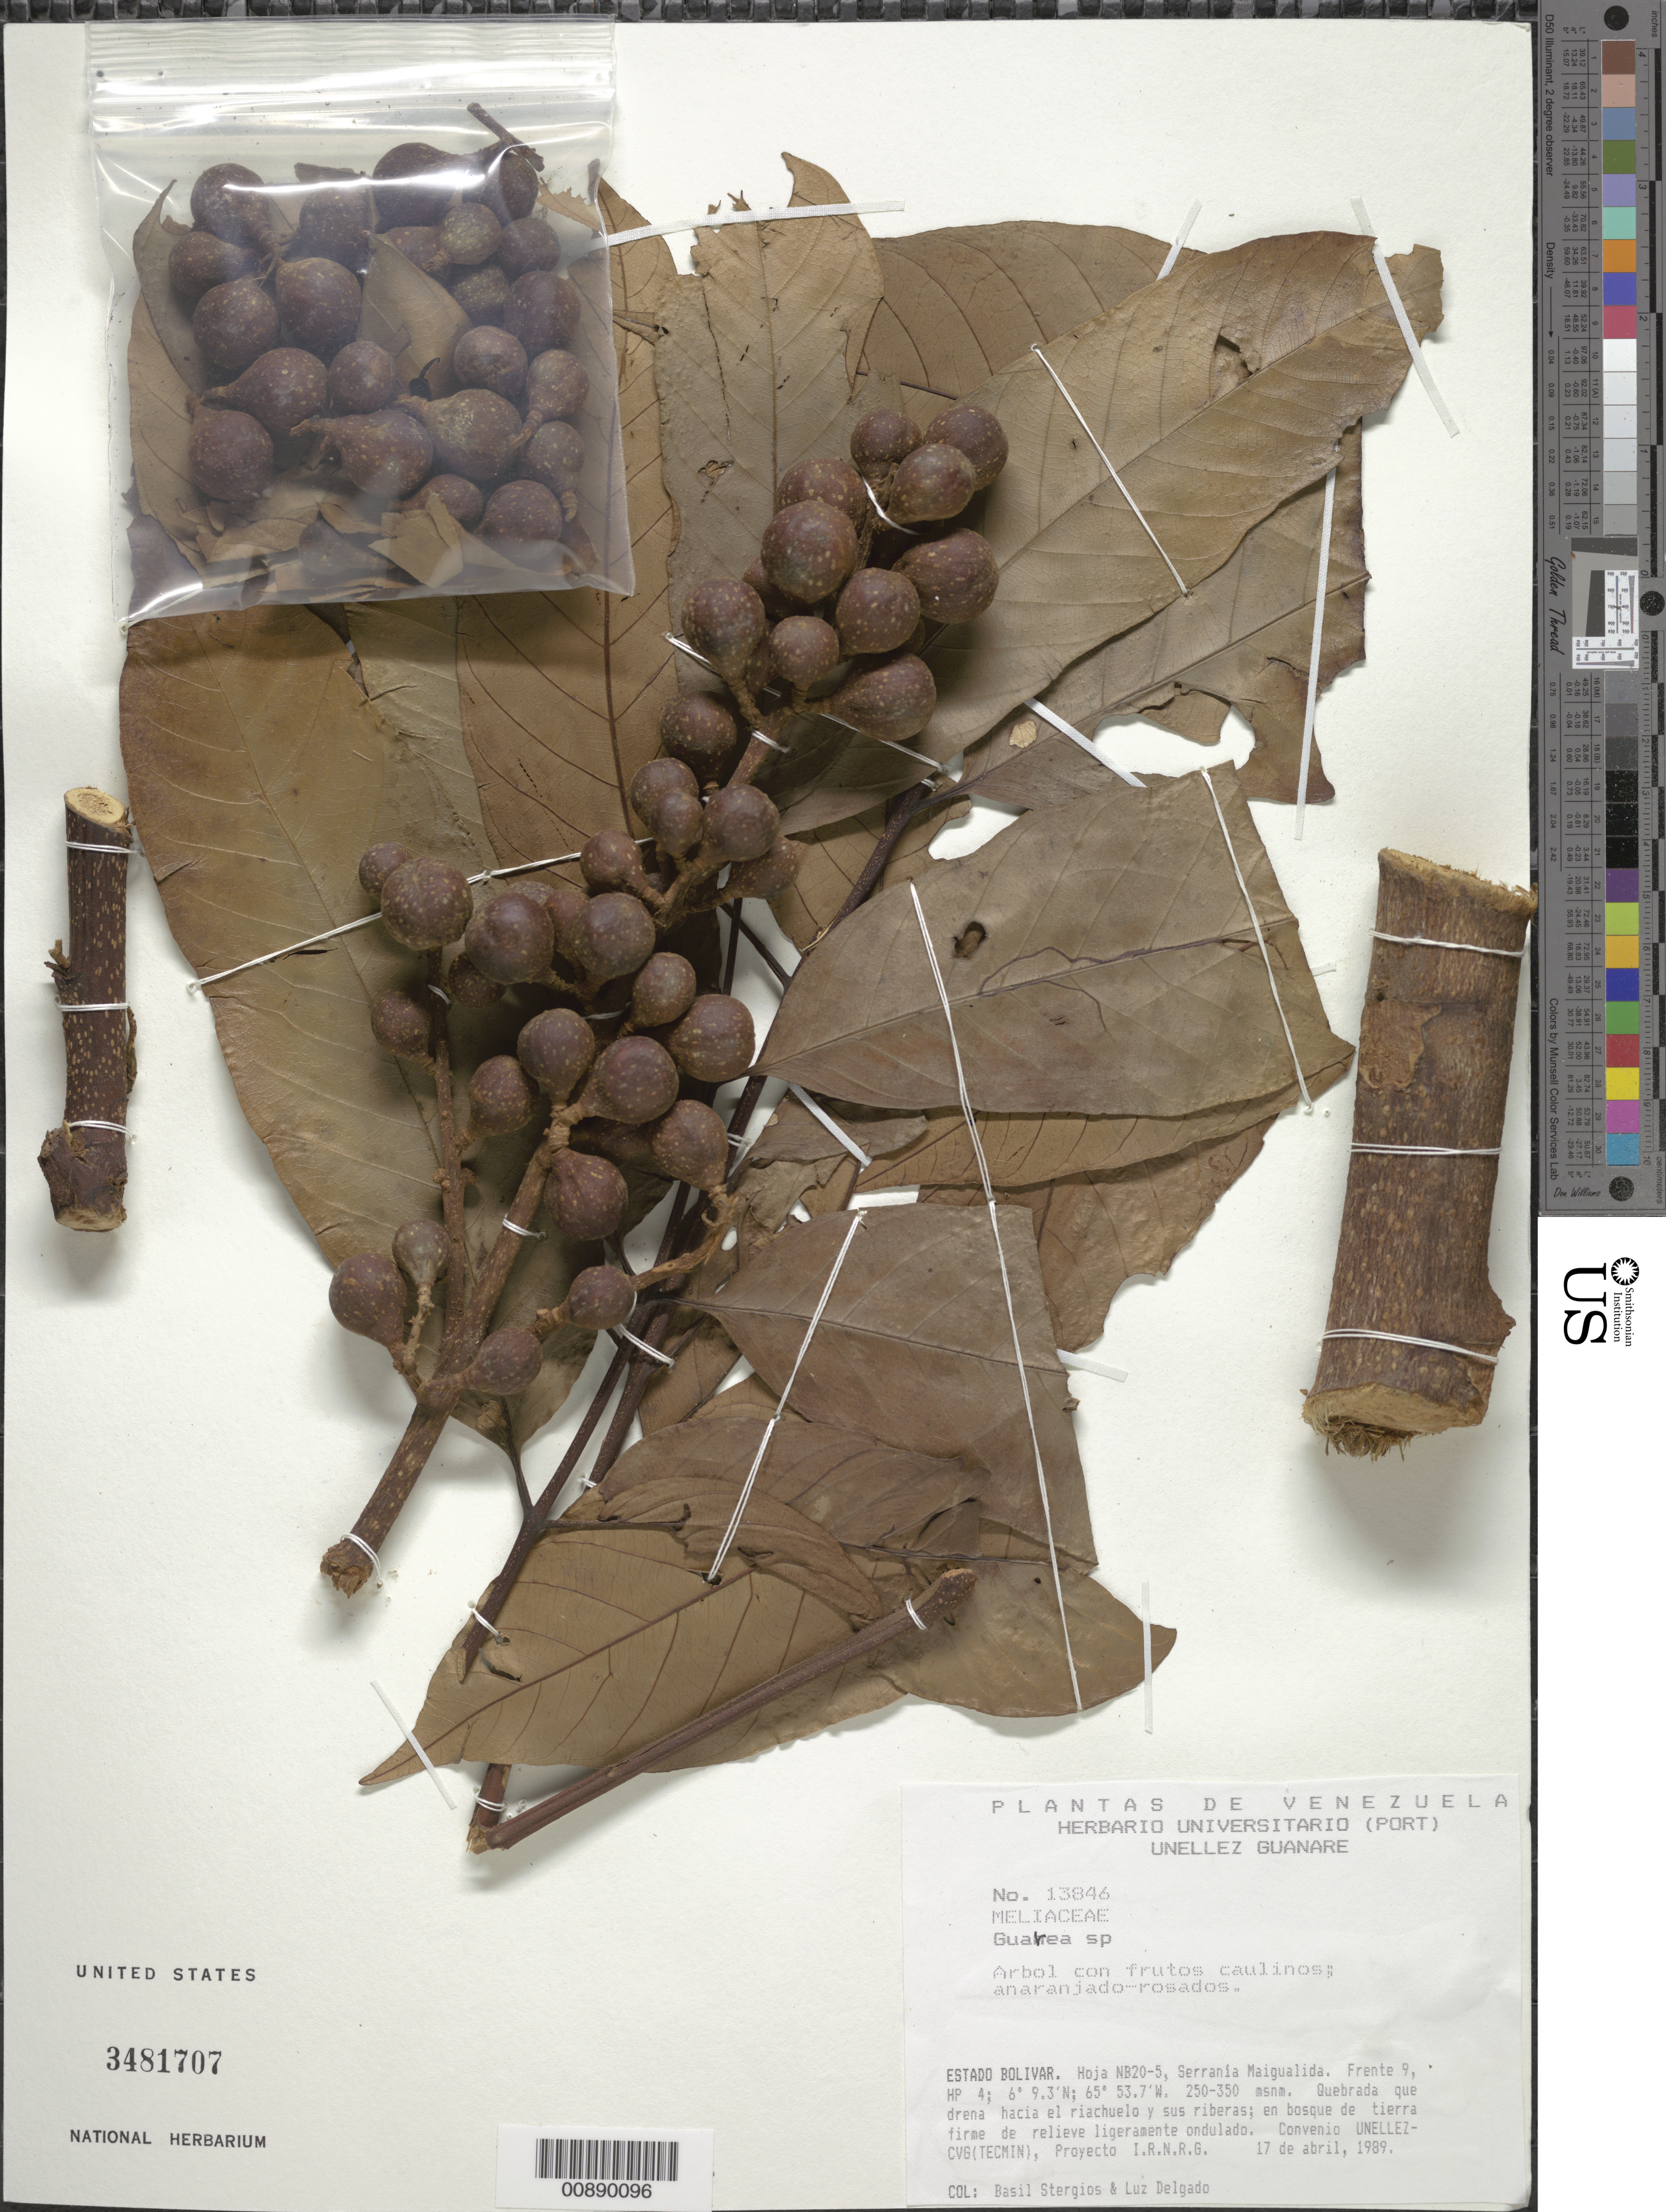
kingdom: Plantae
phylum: Tracheophyta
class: Magnoliopsida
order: Sapindales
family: Meliaceae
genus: Guarea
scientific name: Guarea sp.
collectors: B. G. Stergios & L. Delgado V.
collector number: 13846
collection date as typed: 17-Apr-89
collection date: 1989-04-17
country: Venezuela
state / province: Bolívar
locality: Serrania Maigualida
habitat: Quebrada que drena hacia el riachuelo y sus riberas; en bosque de tierra firme de relieve ligeramente ondulado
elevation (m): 250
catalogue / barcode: US 3481707